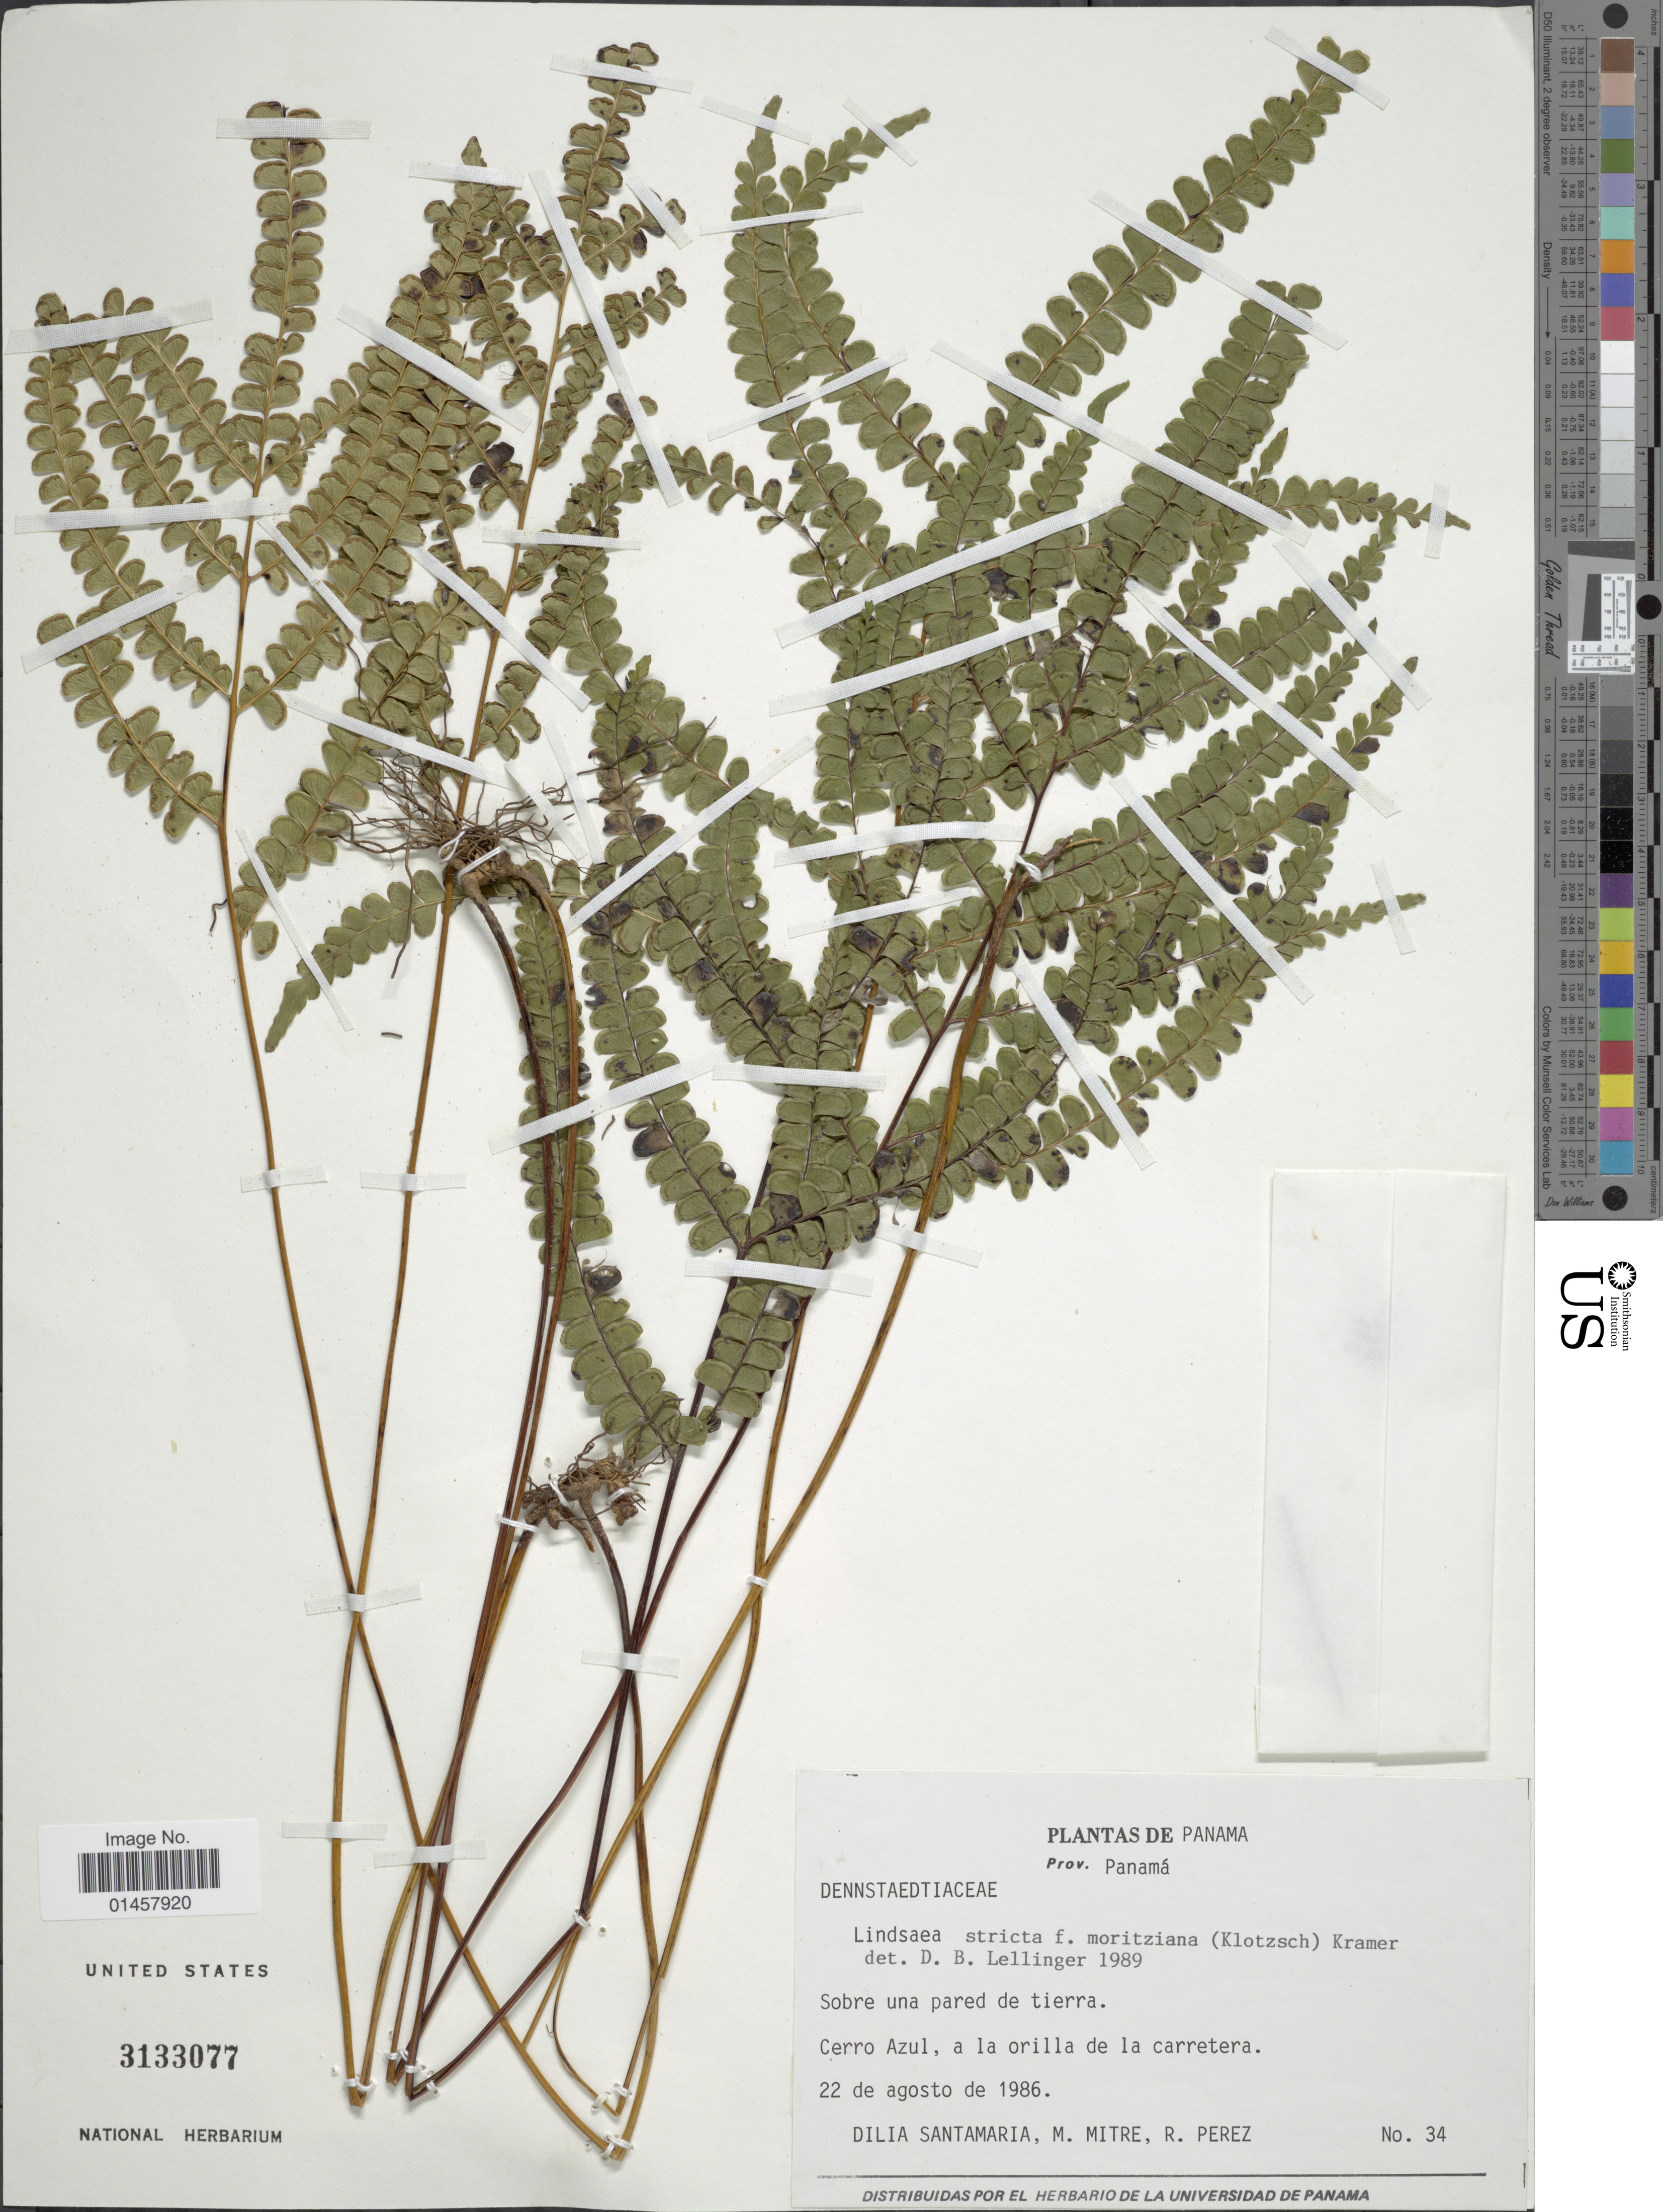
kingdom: Plantae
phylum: Tracheophyta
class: Polypodiopsida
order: Polypodiales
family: Lindsaeaceae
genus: Lindsaea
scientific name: Lindsaea stricta f. moritziana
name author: K.U. Kramer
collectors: D. Santamaria, M. Mitre & R. Perez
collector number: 34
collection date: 1986-08-22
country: Panama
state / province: Panamá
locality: Prov. Panamá, Cerro Azul, a la orilla de la carretera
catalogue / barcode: US 3133077